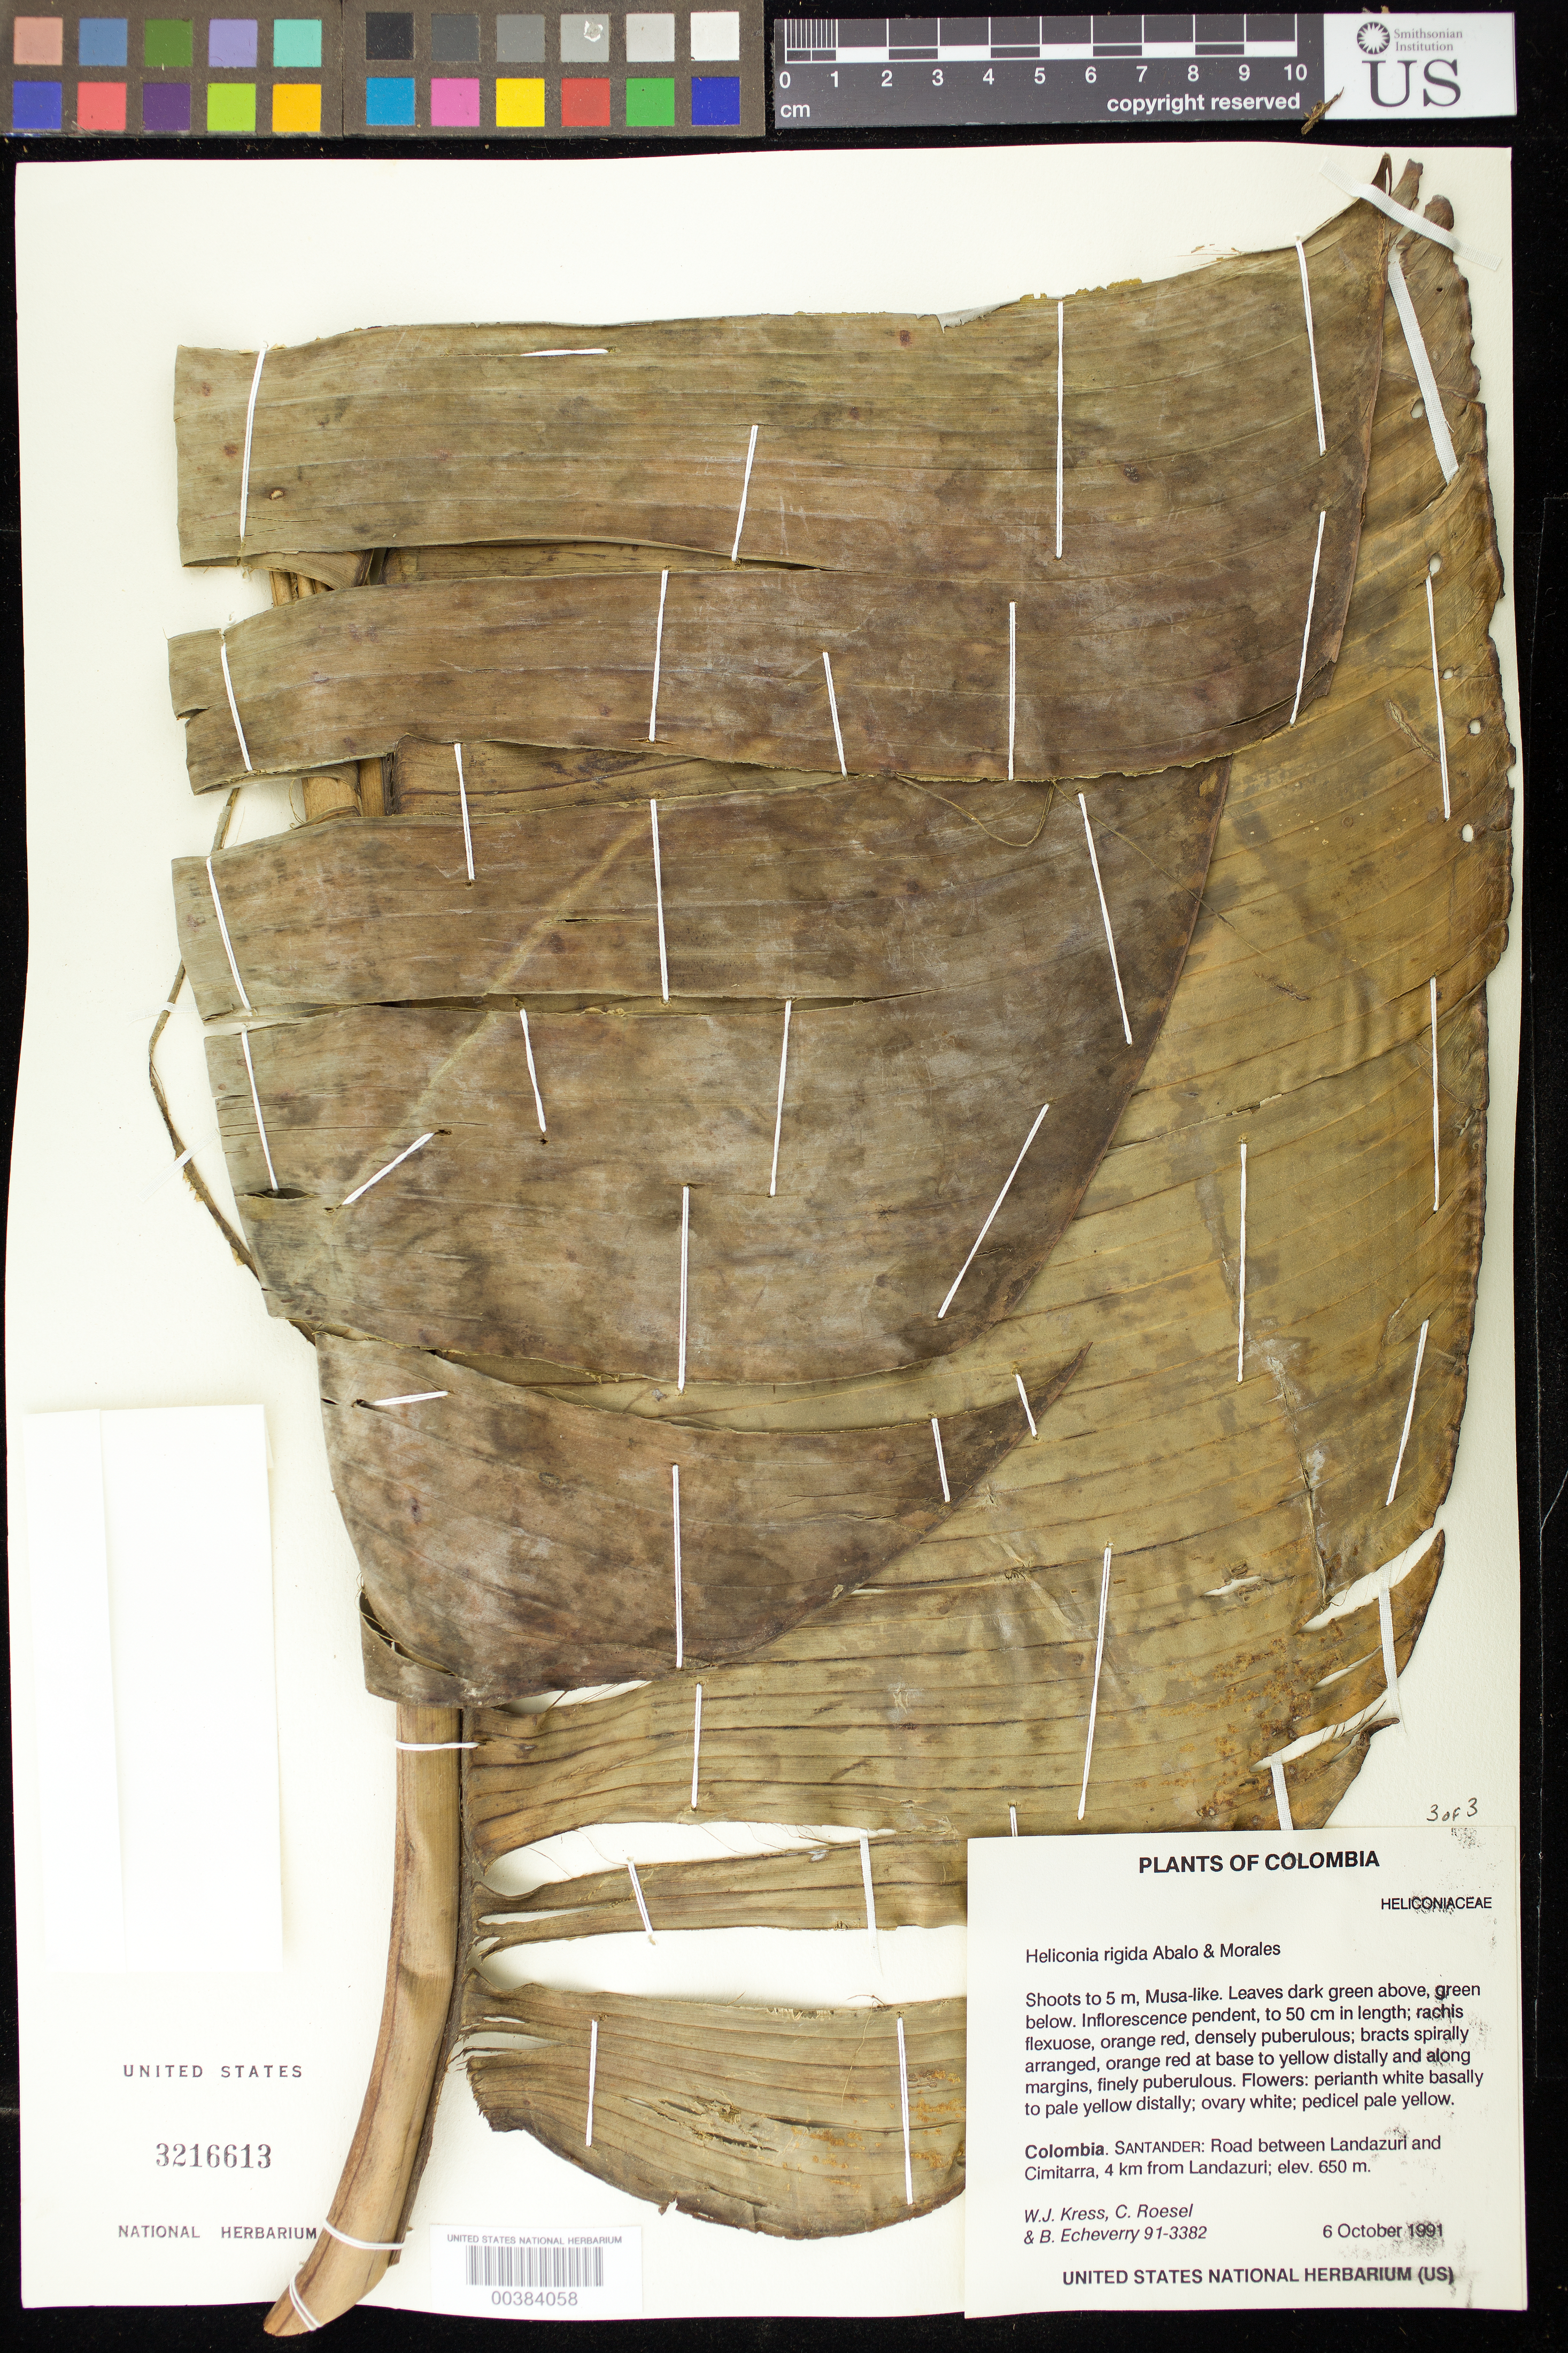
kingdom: Plantae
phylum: Tracheophyta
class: Liliopsida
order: Zingiberales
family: Heliconiaceae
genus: Heliconia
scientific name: Heliconia rigida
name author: Abalo & G. Morales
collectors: W. J. Kress, C. S. Roesel & B. Echeverry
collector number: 91-3382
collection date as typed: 06 Oct 1991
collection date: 1991-10-06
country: Colombia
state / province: Santander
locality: Between Landazuri and Cimitarra, 4 km from Landazuri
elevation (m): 650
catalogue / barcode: US 3216613